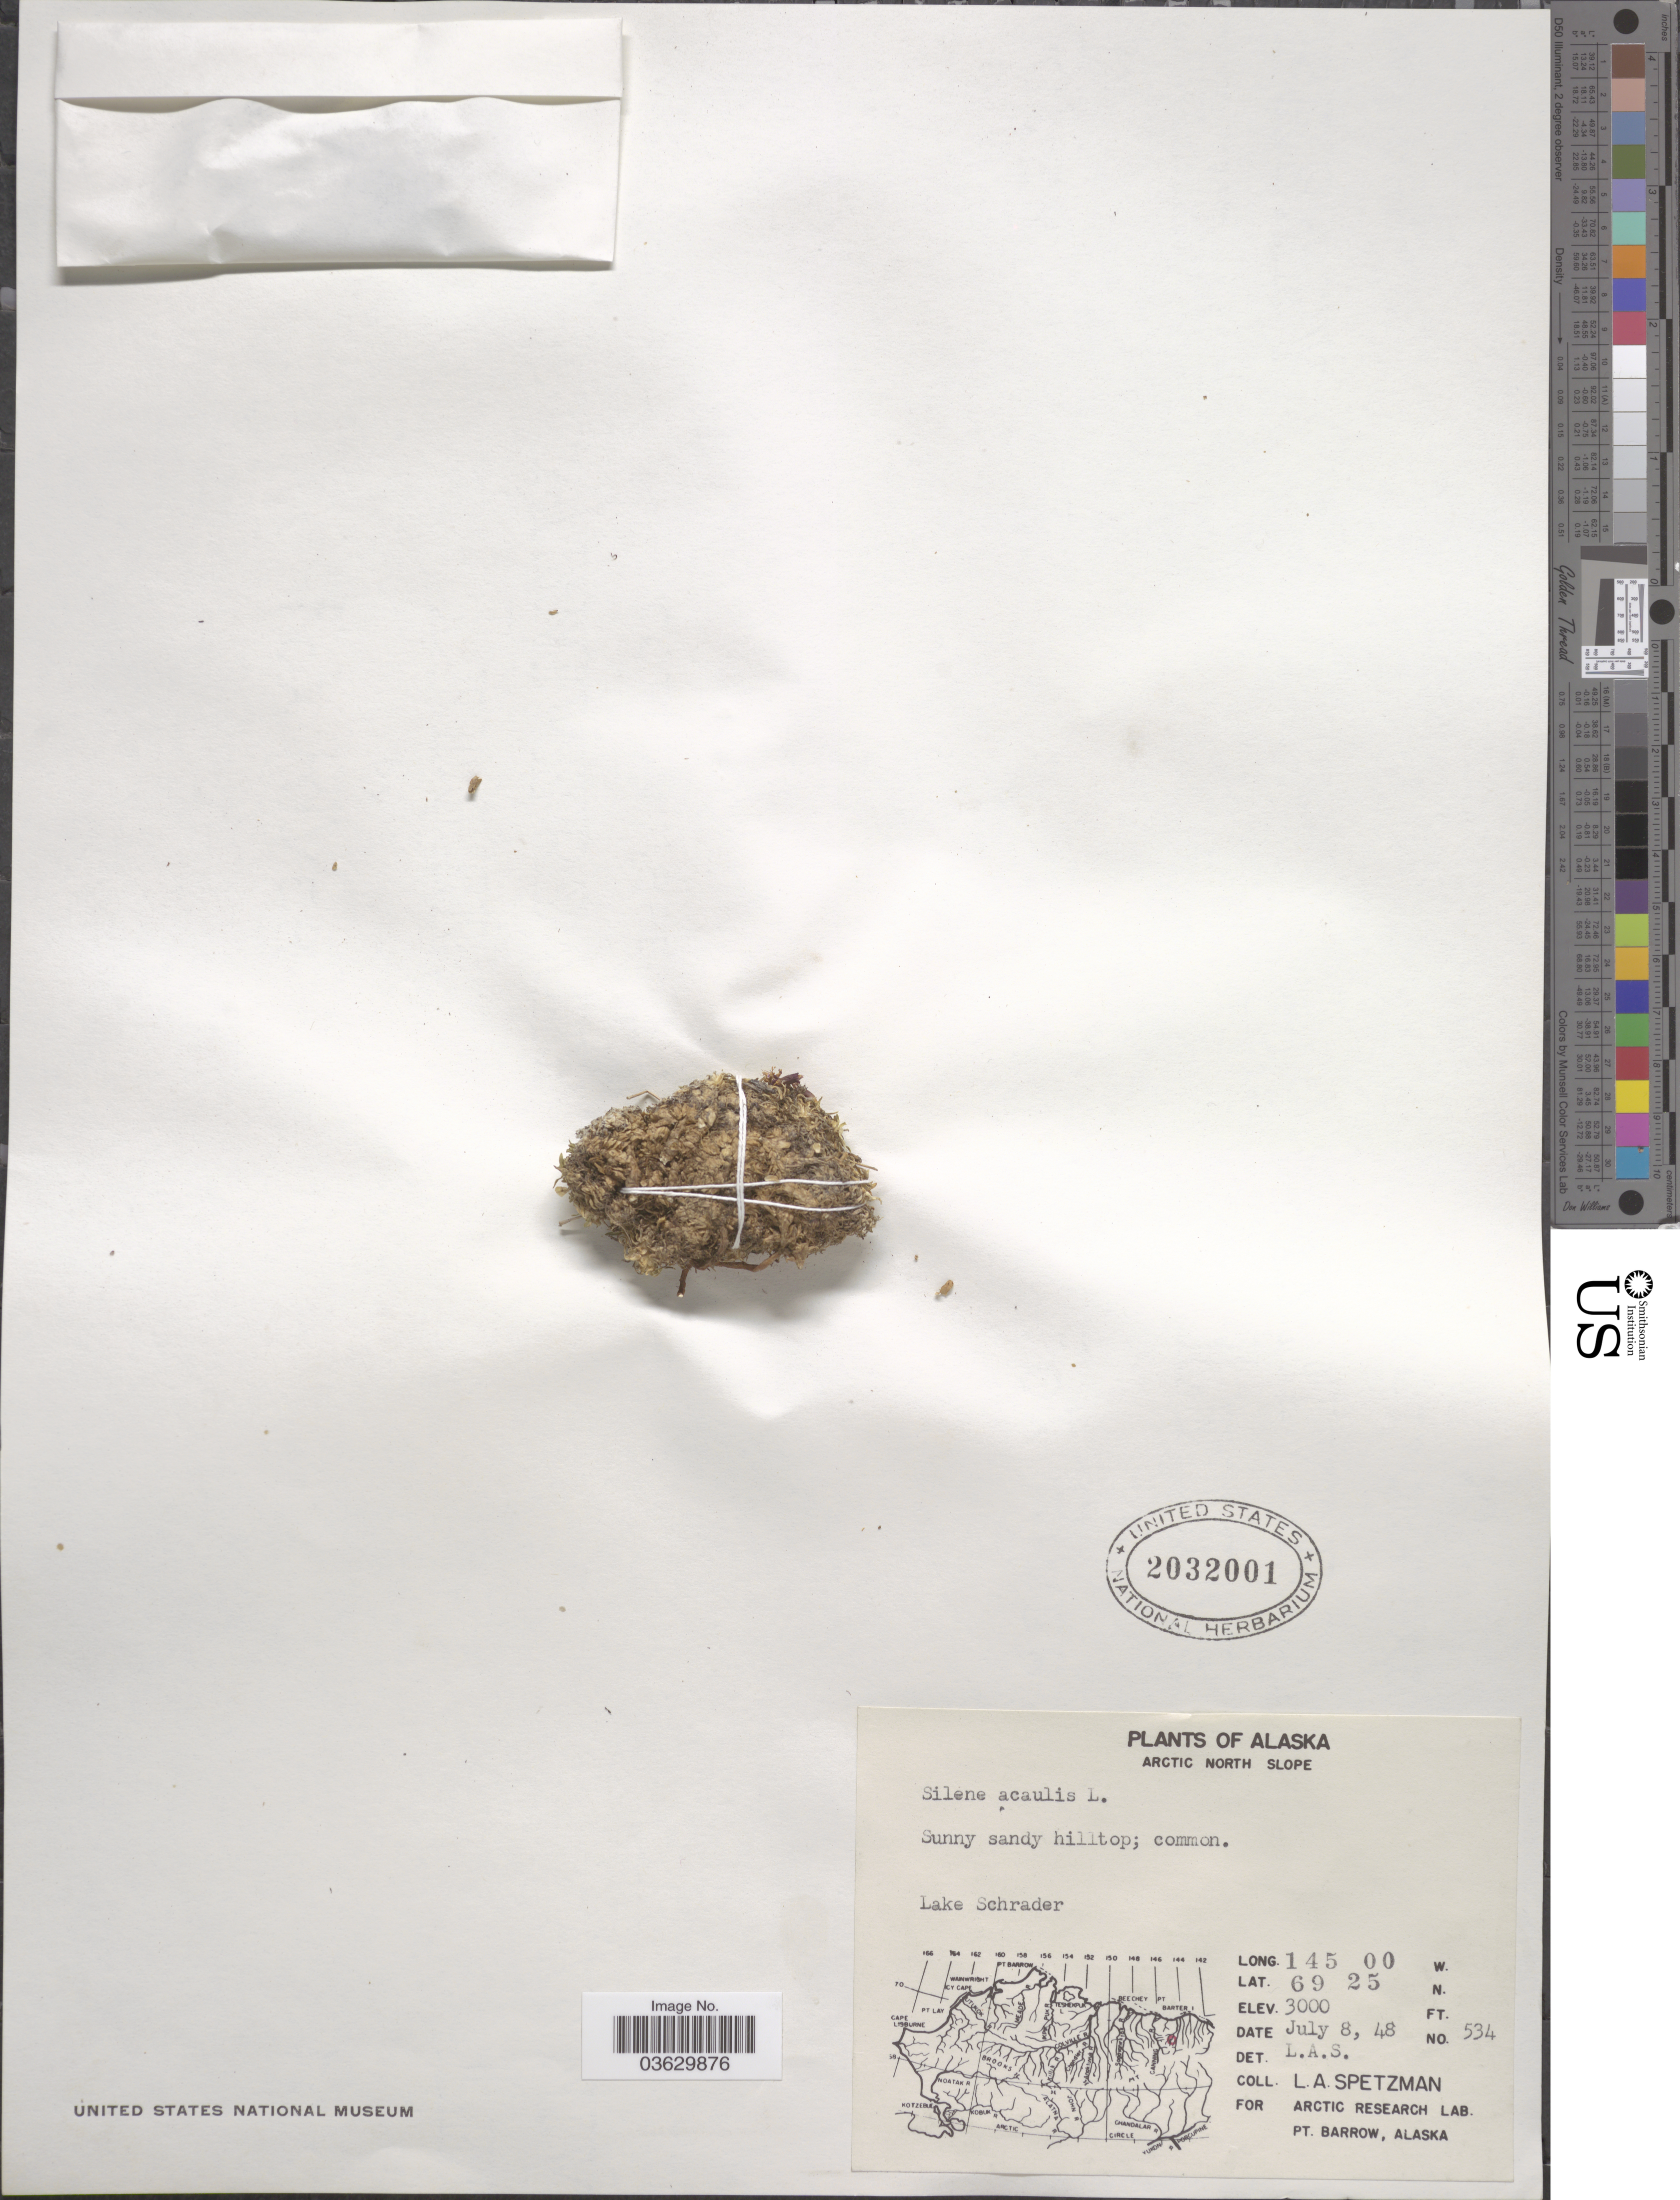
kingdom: Plantae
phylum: Tracheophyta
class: Magnoliopsida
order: Caryophyllales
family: Caryophyllaceae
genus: Silene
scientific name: Silene acaulis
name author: (L.) Jacq.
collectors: L. Spetzman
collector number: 534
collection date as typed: Transcribed d/m/y: 8/7/48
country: United States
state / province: Alaska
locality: Arctic North Slope. Lake Schrader.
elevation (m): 914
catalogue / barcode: US 2032001